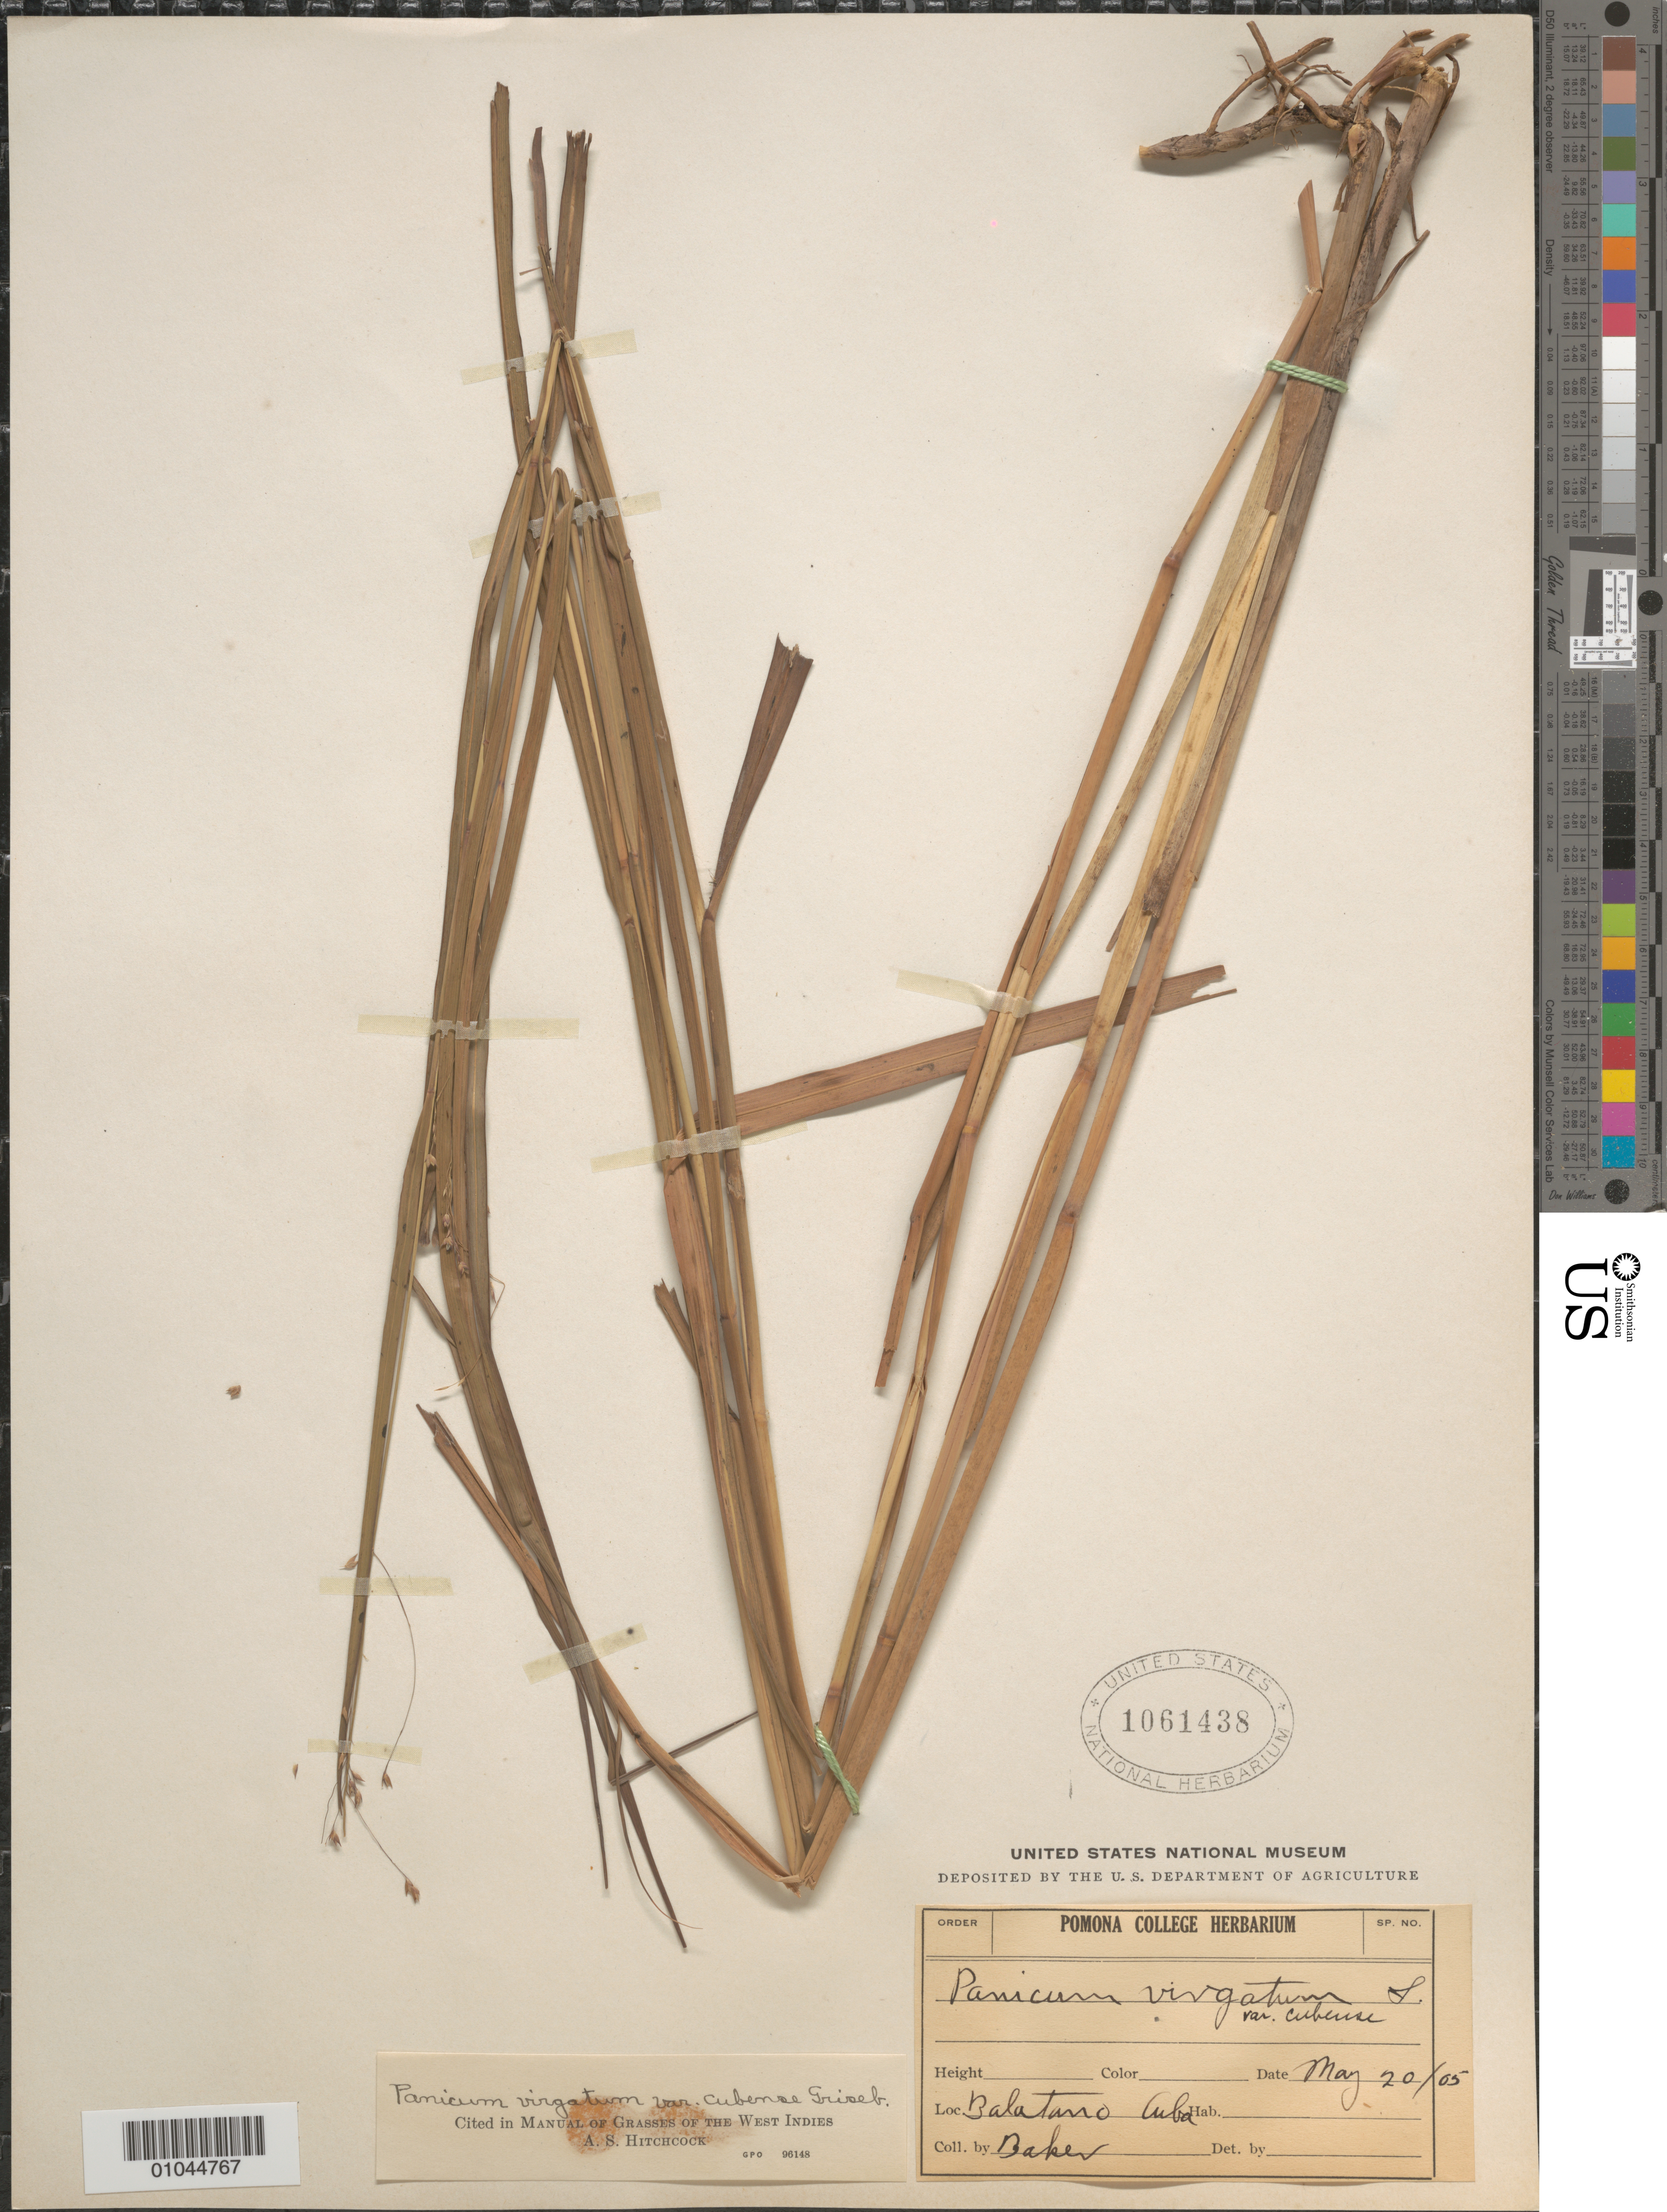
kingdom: Plantae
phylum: Tracheophyta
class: Liliopsida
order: Poales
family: Poaceae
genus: Panicum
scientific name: Panicum virgatum var. cubense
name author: Griseb.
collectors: C. F. Baker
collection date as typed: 20 May 1905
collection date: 1905-05-20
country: Cuba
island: Cuba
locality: Balatano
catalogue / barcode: US 1061438